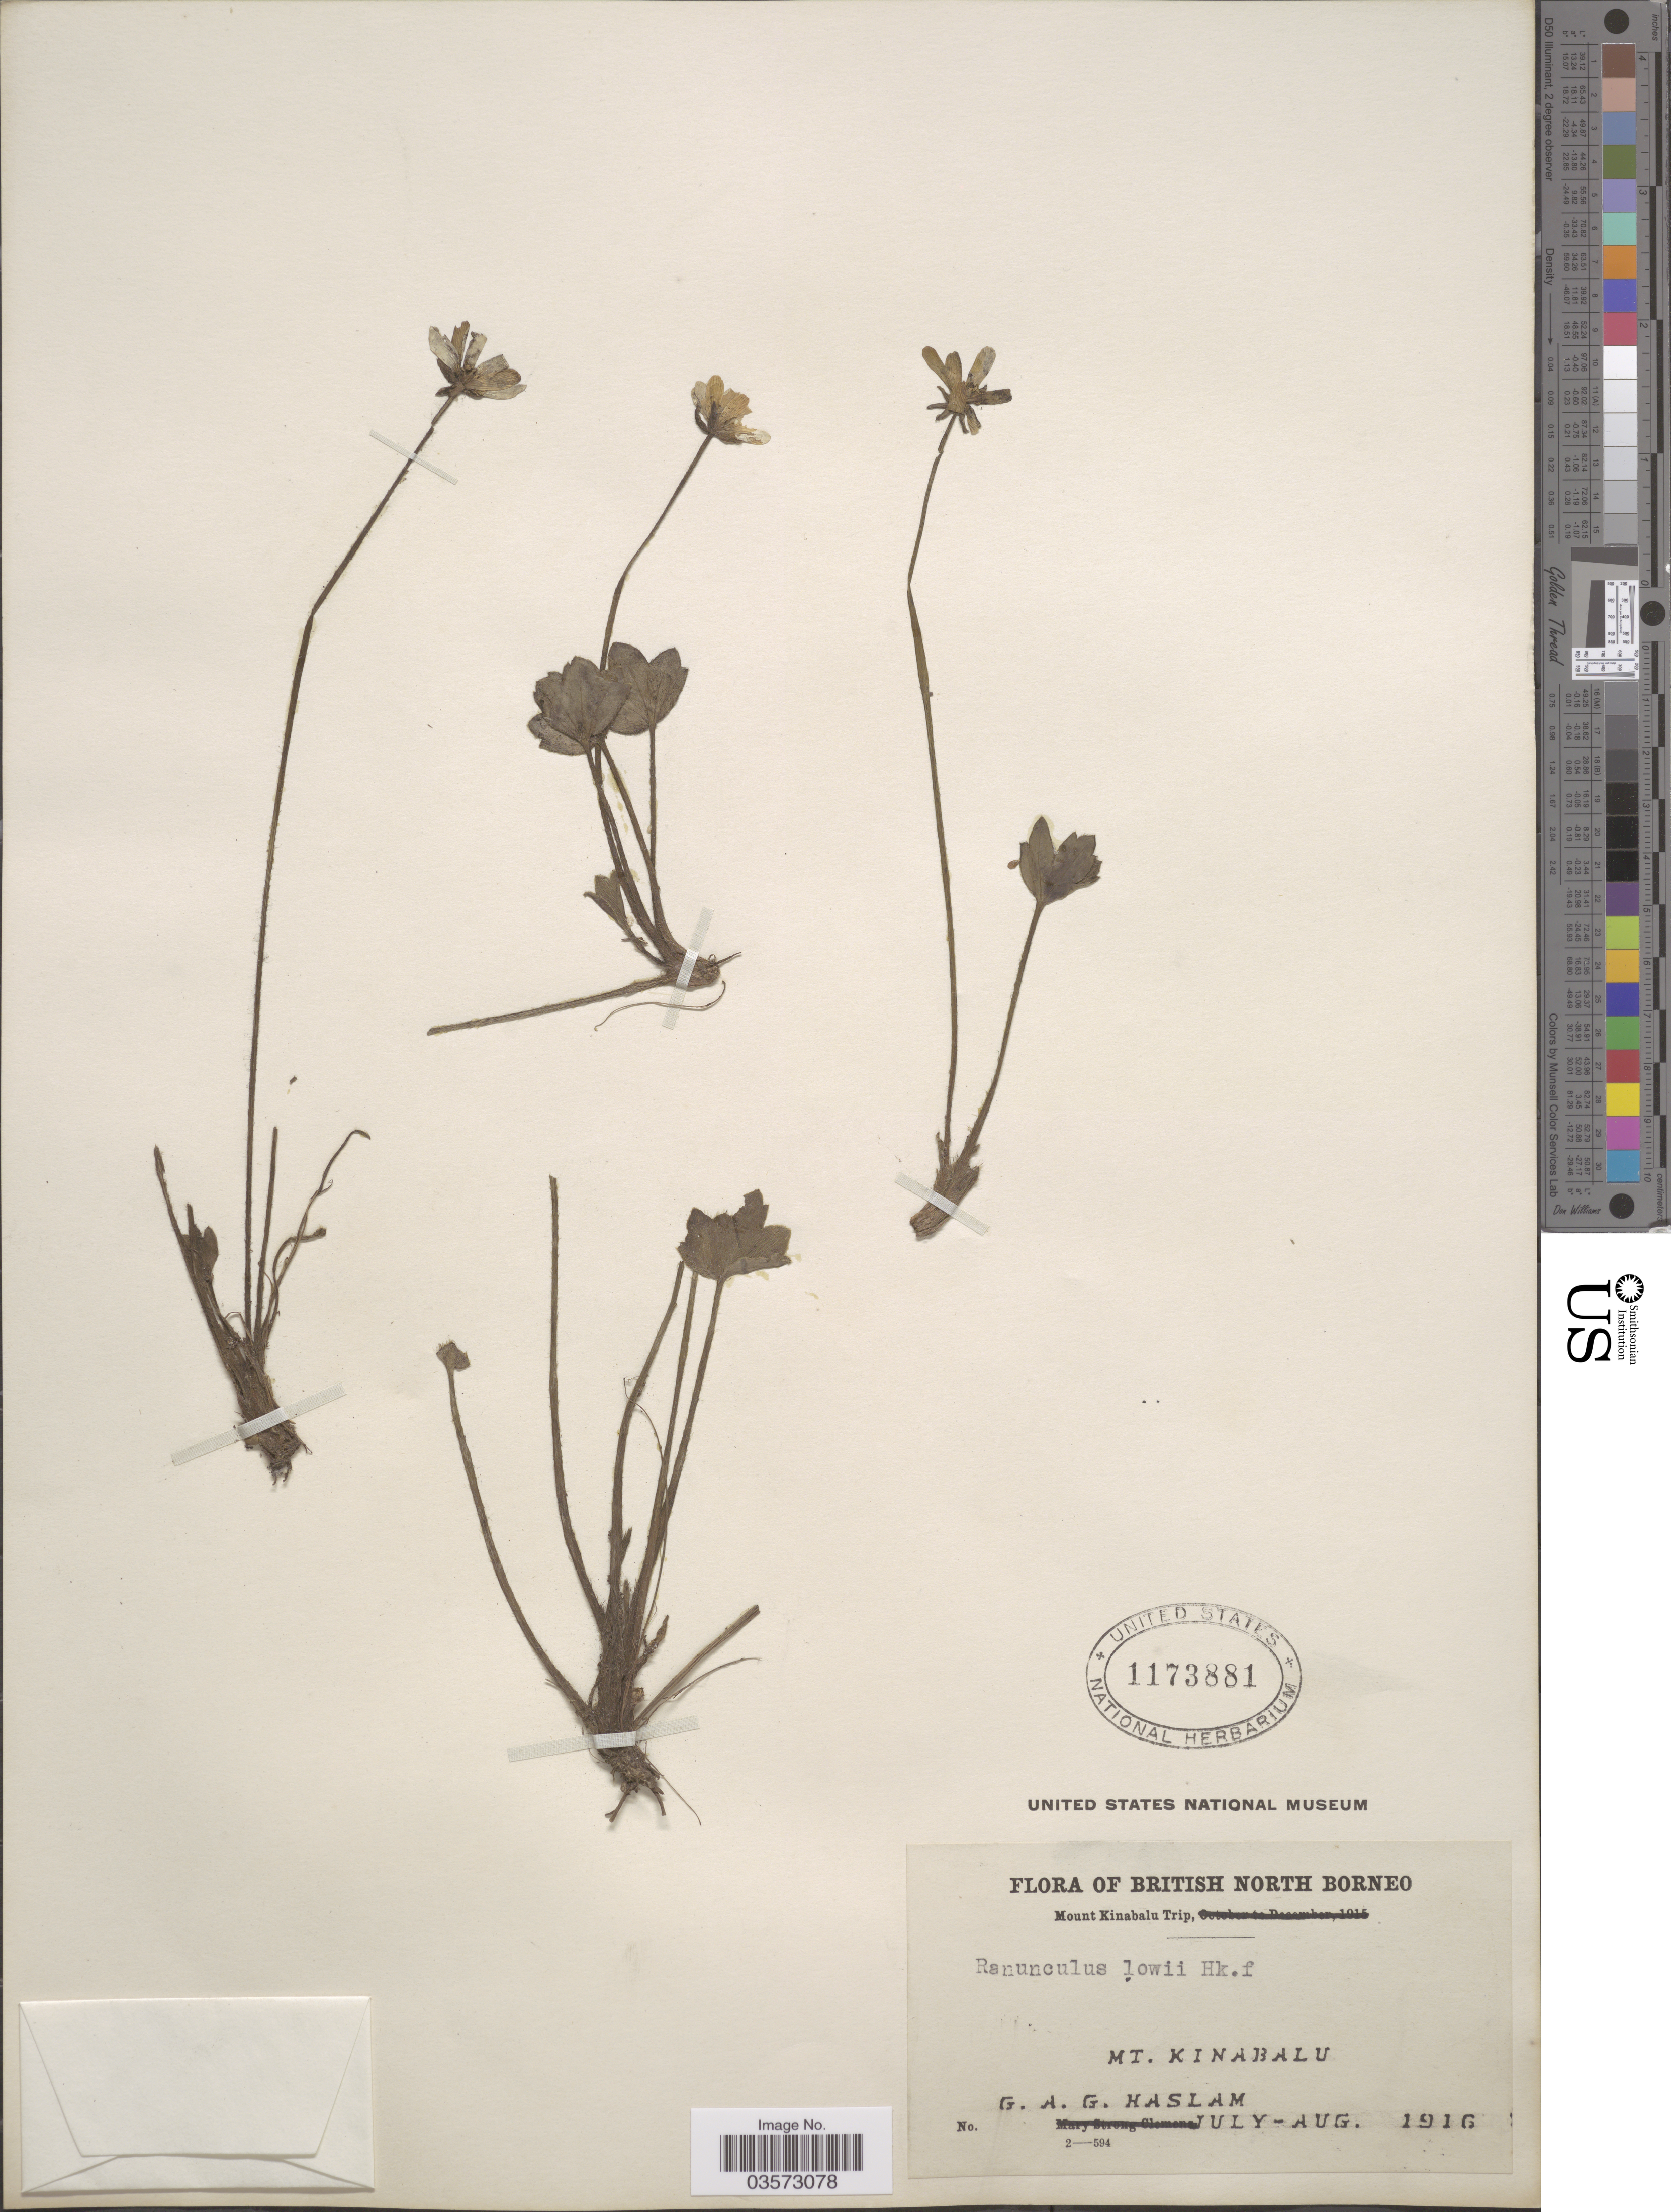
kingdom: Plantae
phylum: Tracheophyta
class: Magnoliopsida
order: Ranunculales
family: Ranunculaceae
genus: Ranunculus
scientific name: Ranunculus lowii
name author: Stapf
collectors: G. Haslam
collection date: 1916-07/1916-08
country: Malaysia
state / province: Sabah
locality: British North Borneo. Mount Kinabalu Trip. Mt. Kinabalu.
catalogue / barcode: US 1173881